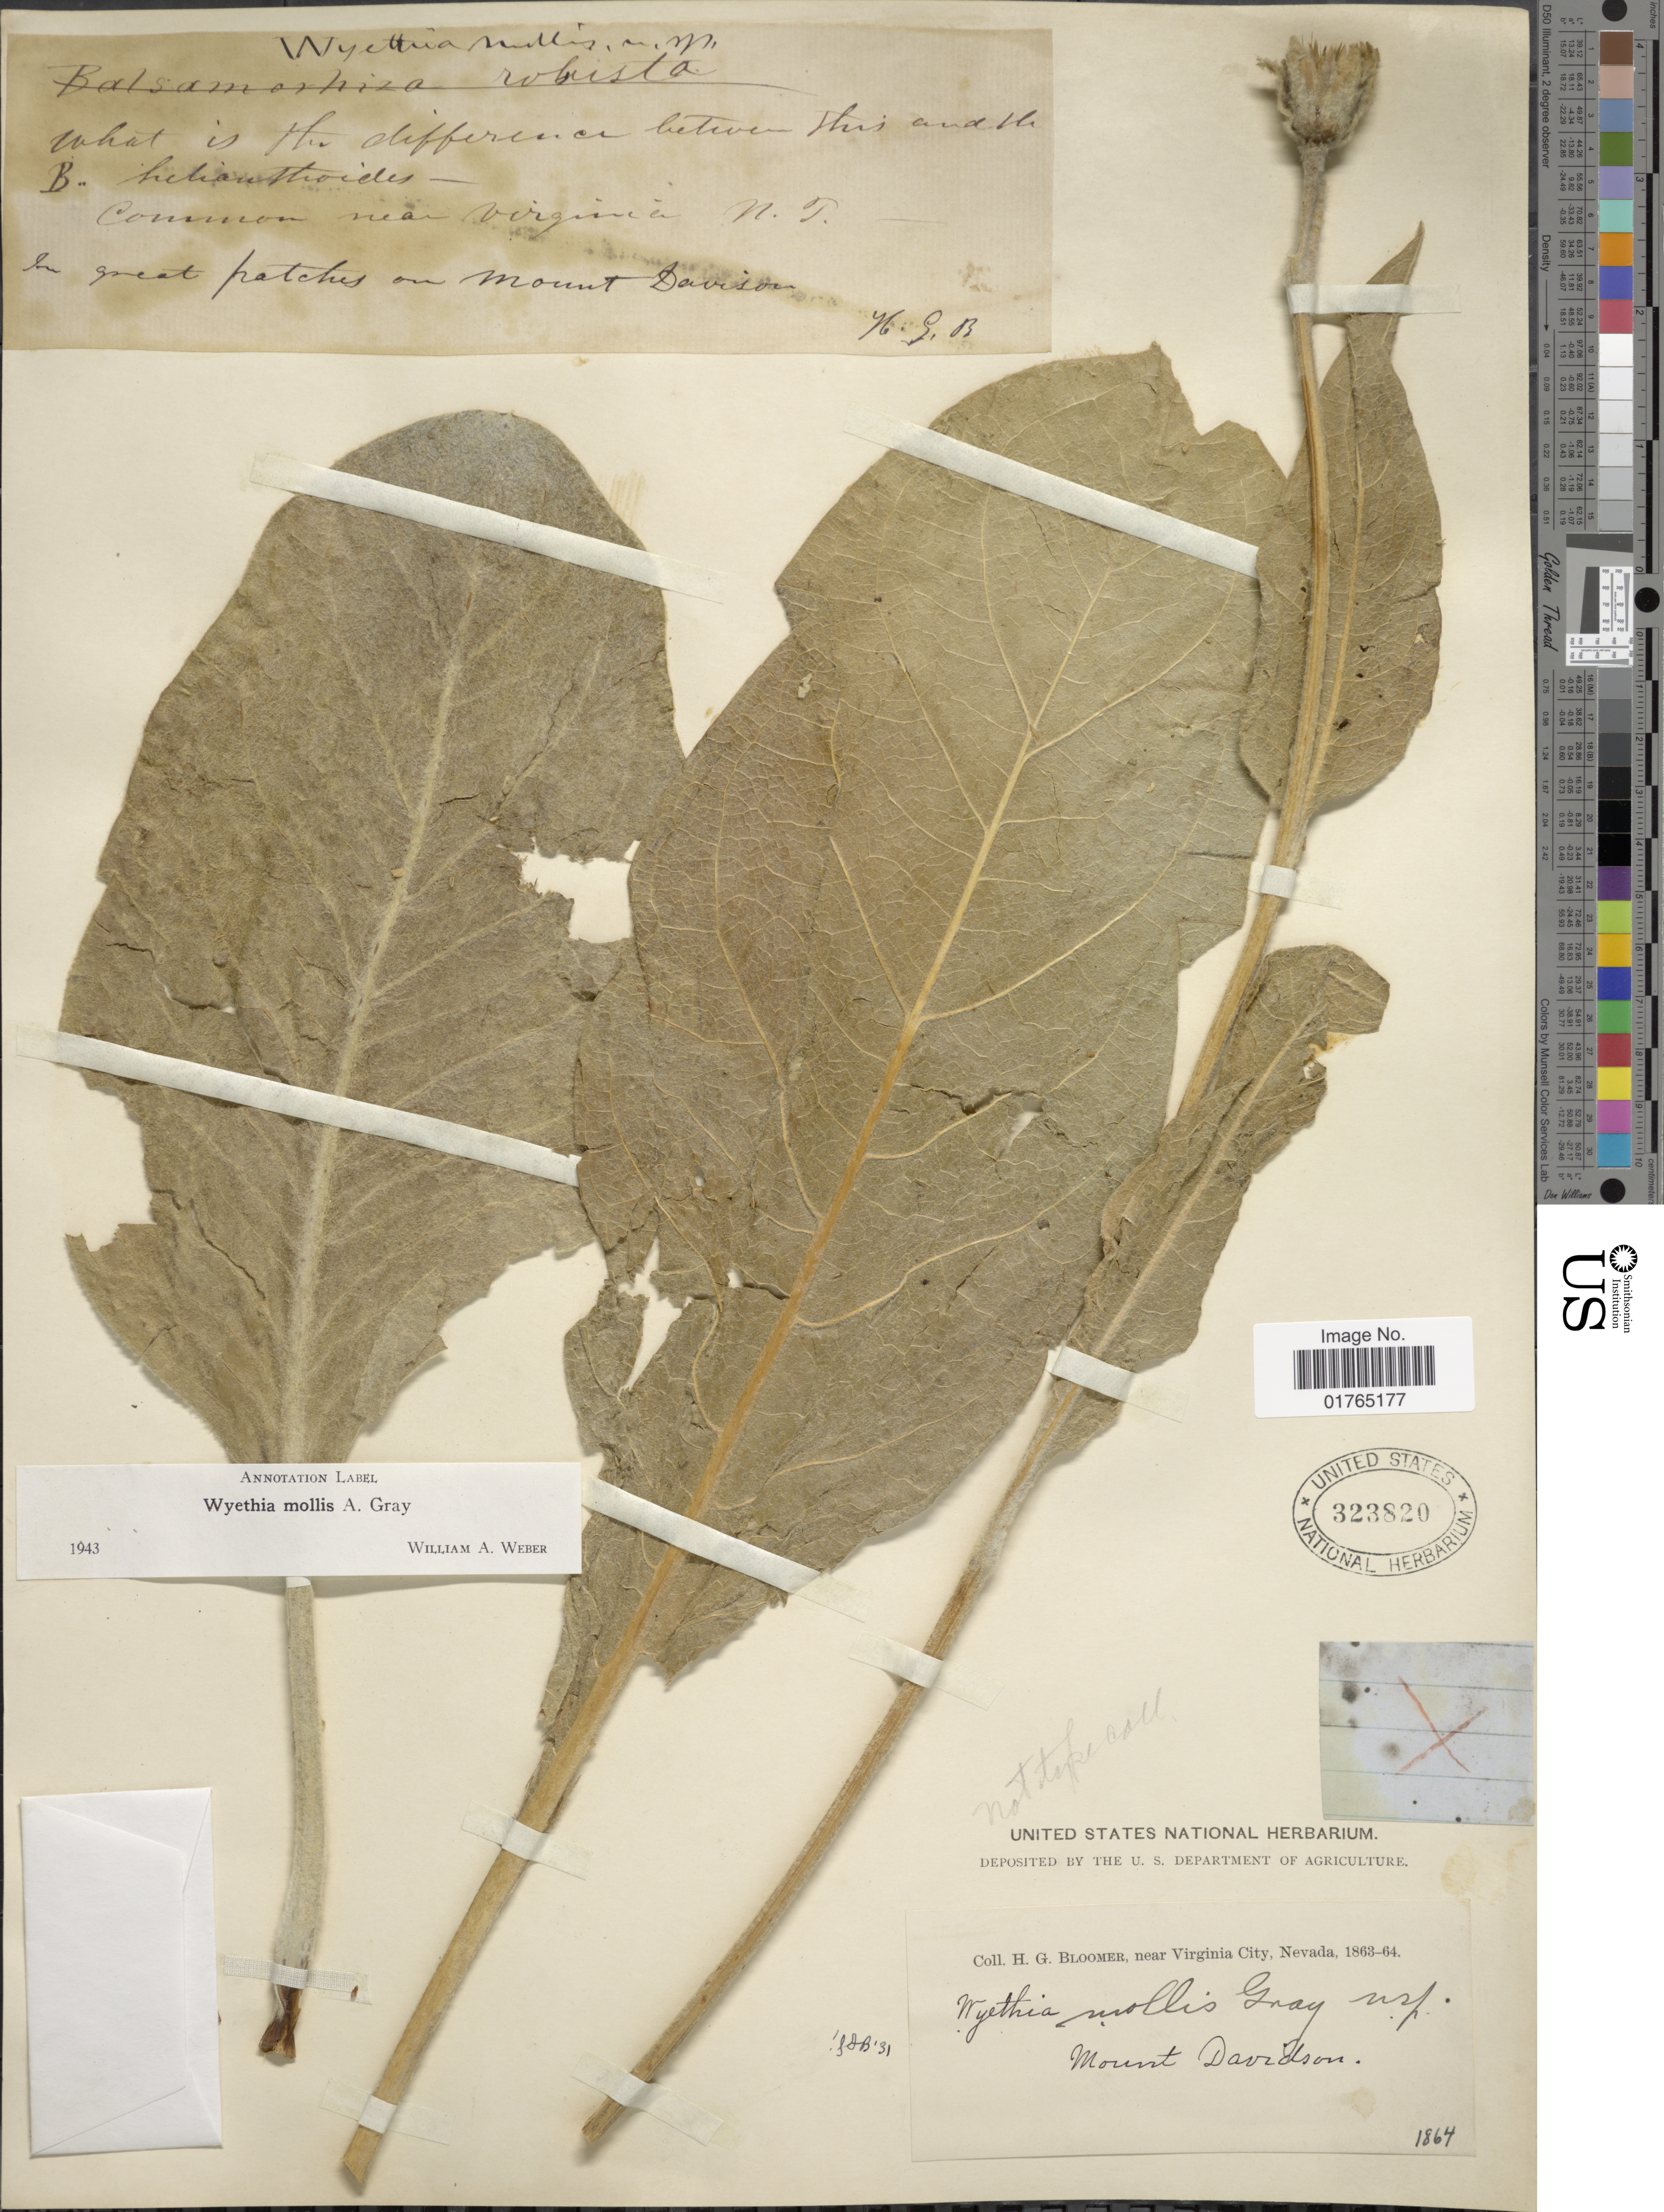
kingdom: Plantae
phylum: Tracheophyta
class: Magnoliopsida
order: Asterales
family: Asteraceae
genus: Wyethia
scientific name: Wyethia mollis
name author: A. Gray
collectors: H. Bloomer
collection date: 1864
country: United States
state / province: Nevada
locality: Near Virginia City, Mount Davidson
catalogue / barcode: US 323820